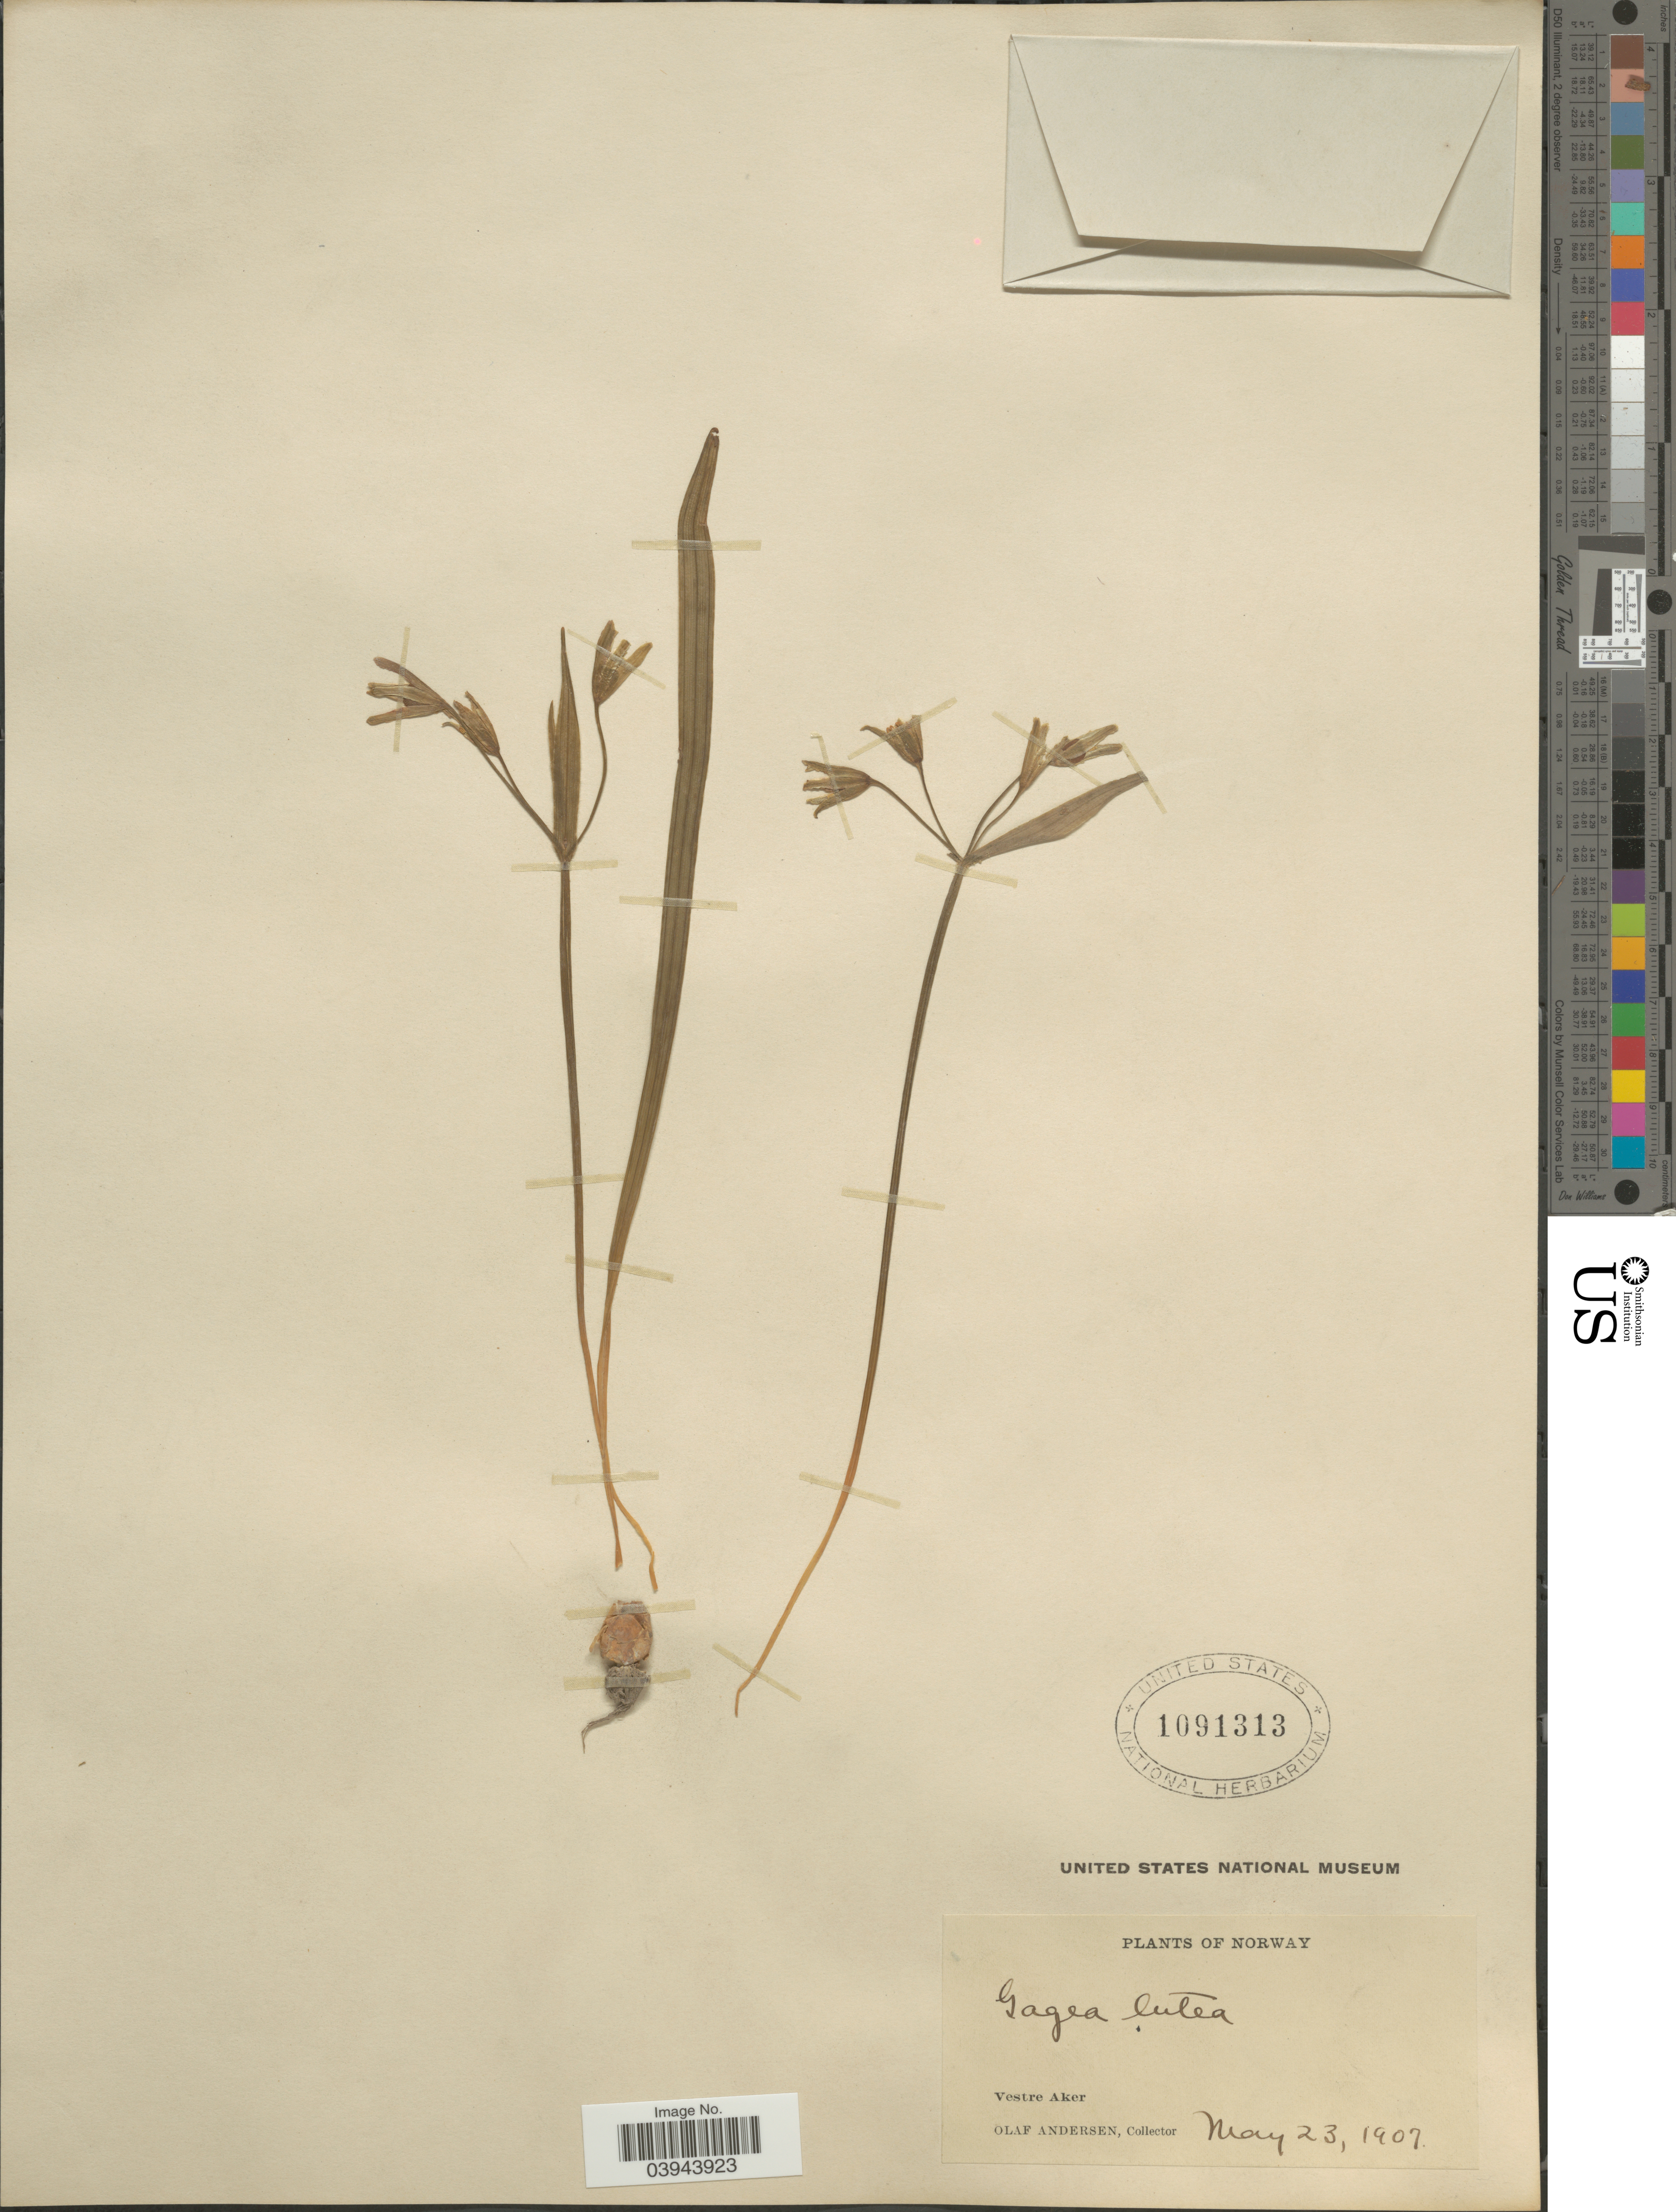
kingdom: Plantae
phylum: Tracheophyta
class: Liliopsida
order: Liliales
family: Liliaceae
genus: Gagea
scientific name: Gagea lutea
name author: (L.) Ker Gawl.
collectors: O. Andersen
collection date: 1907-05-23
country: Norway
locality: Vestre Aker.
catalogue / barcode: US 1091313